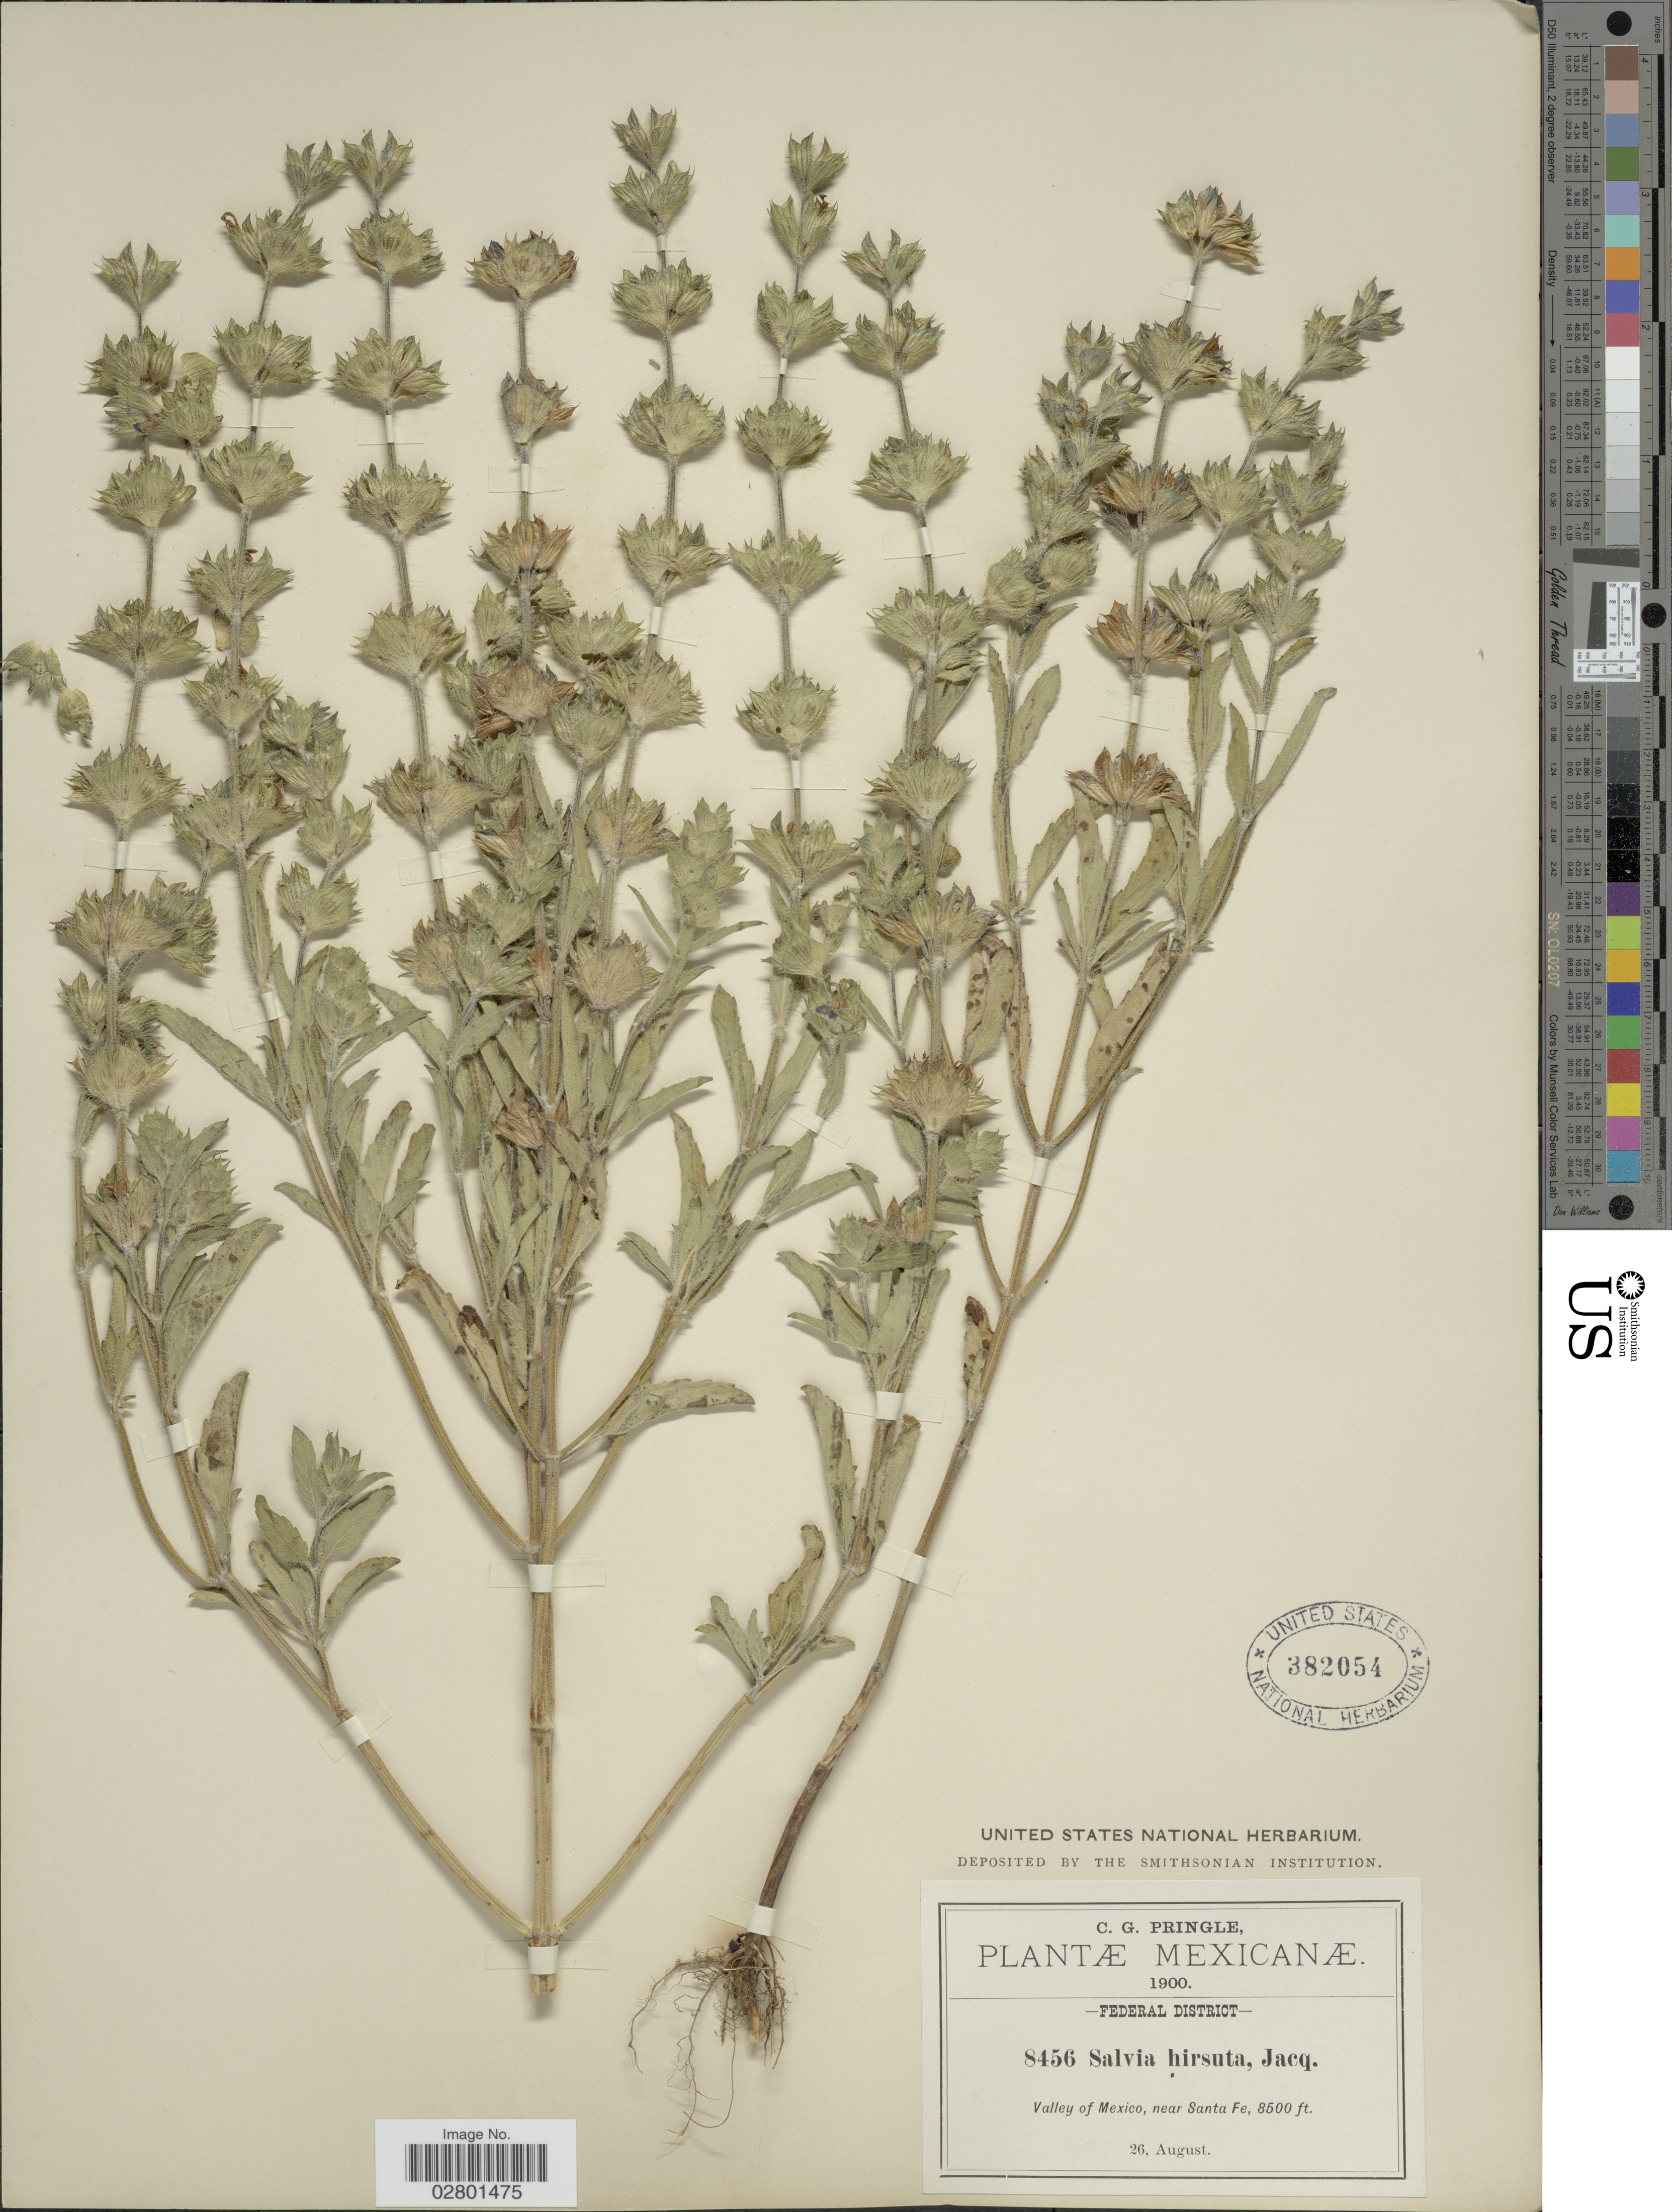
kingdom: Plantae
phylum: Tracheophyta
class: Magnoliopsida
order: Lamiales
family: Lamiaceae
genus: Salvia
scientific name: Salvia hirsuta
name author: Jacq.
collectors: C. G. Pringle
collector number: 8456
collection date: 1900-08-26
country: Mexico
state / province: Distrito Federal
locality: Federal District, Valley of Mexico, near Santa Fe.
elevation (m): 2591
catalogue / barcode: US 382054